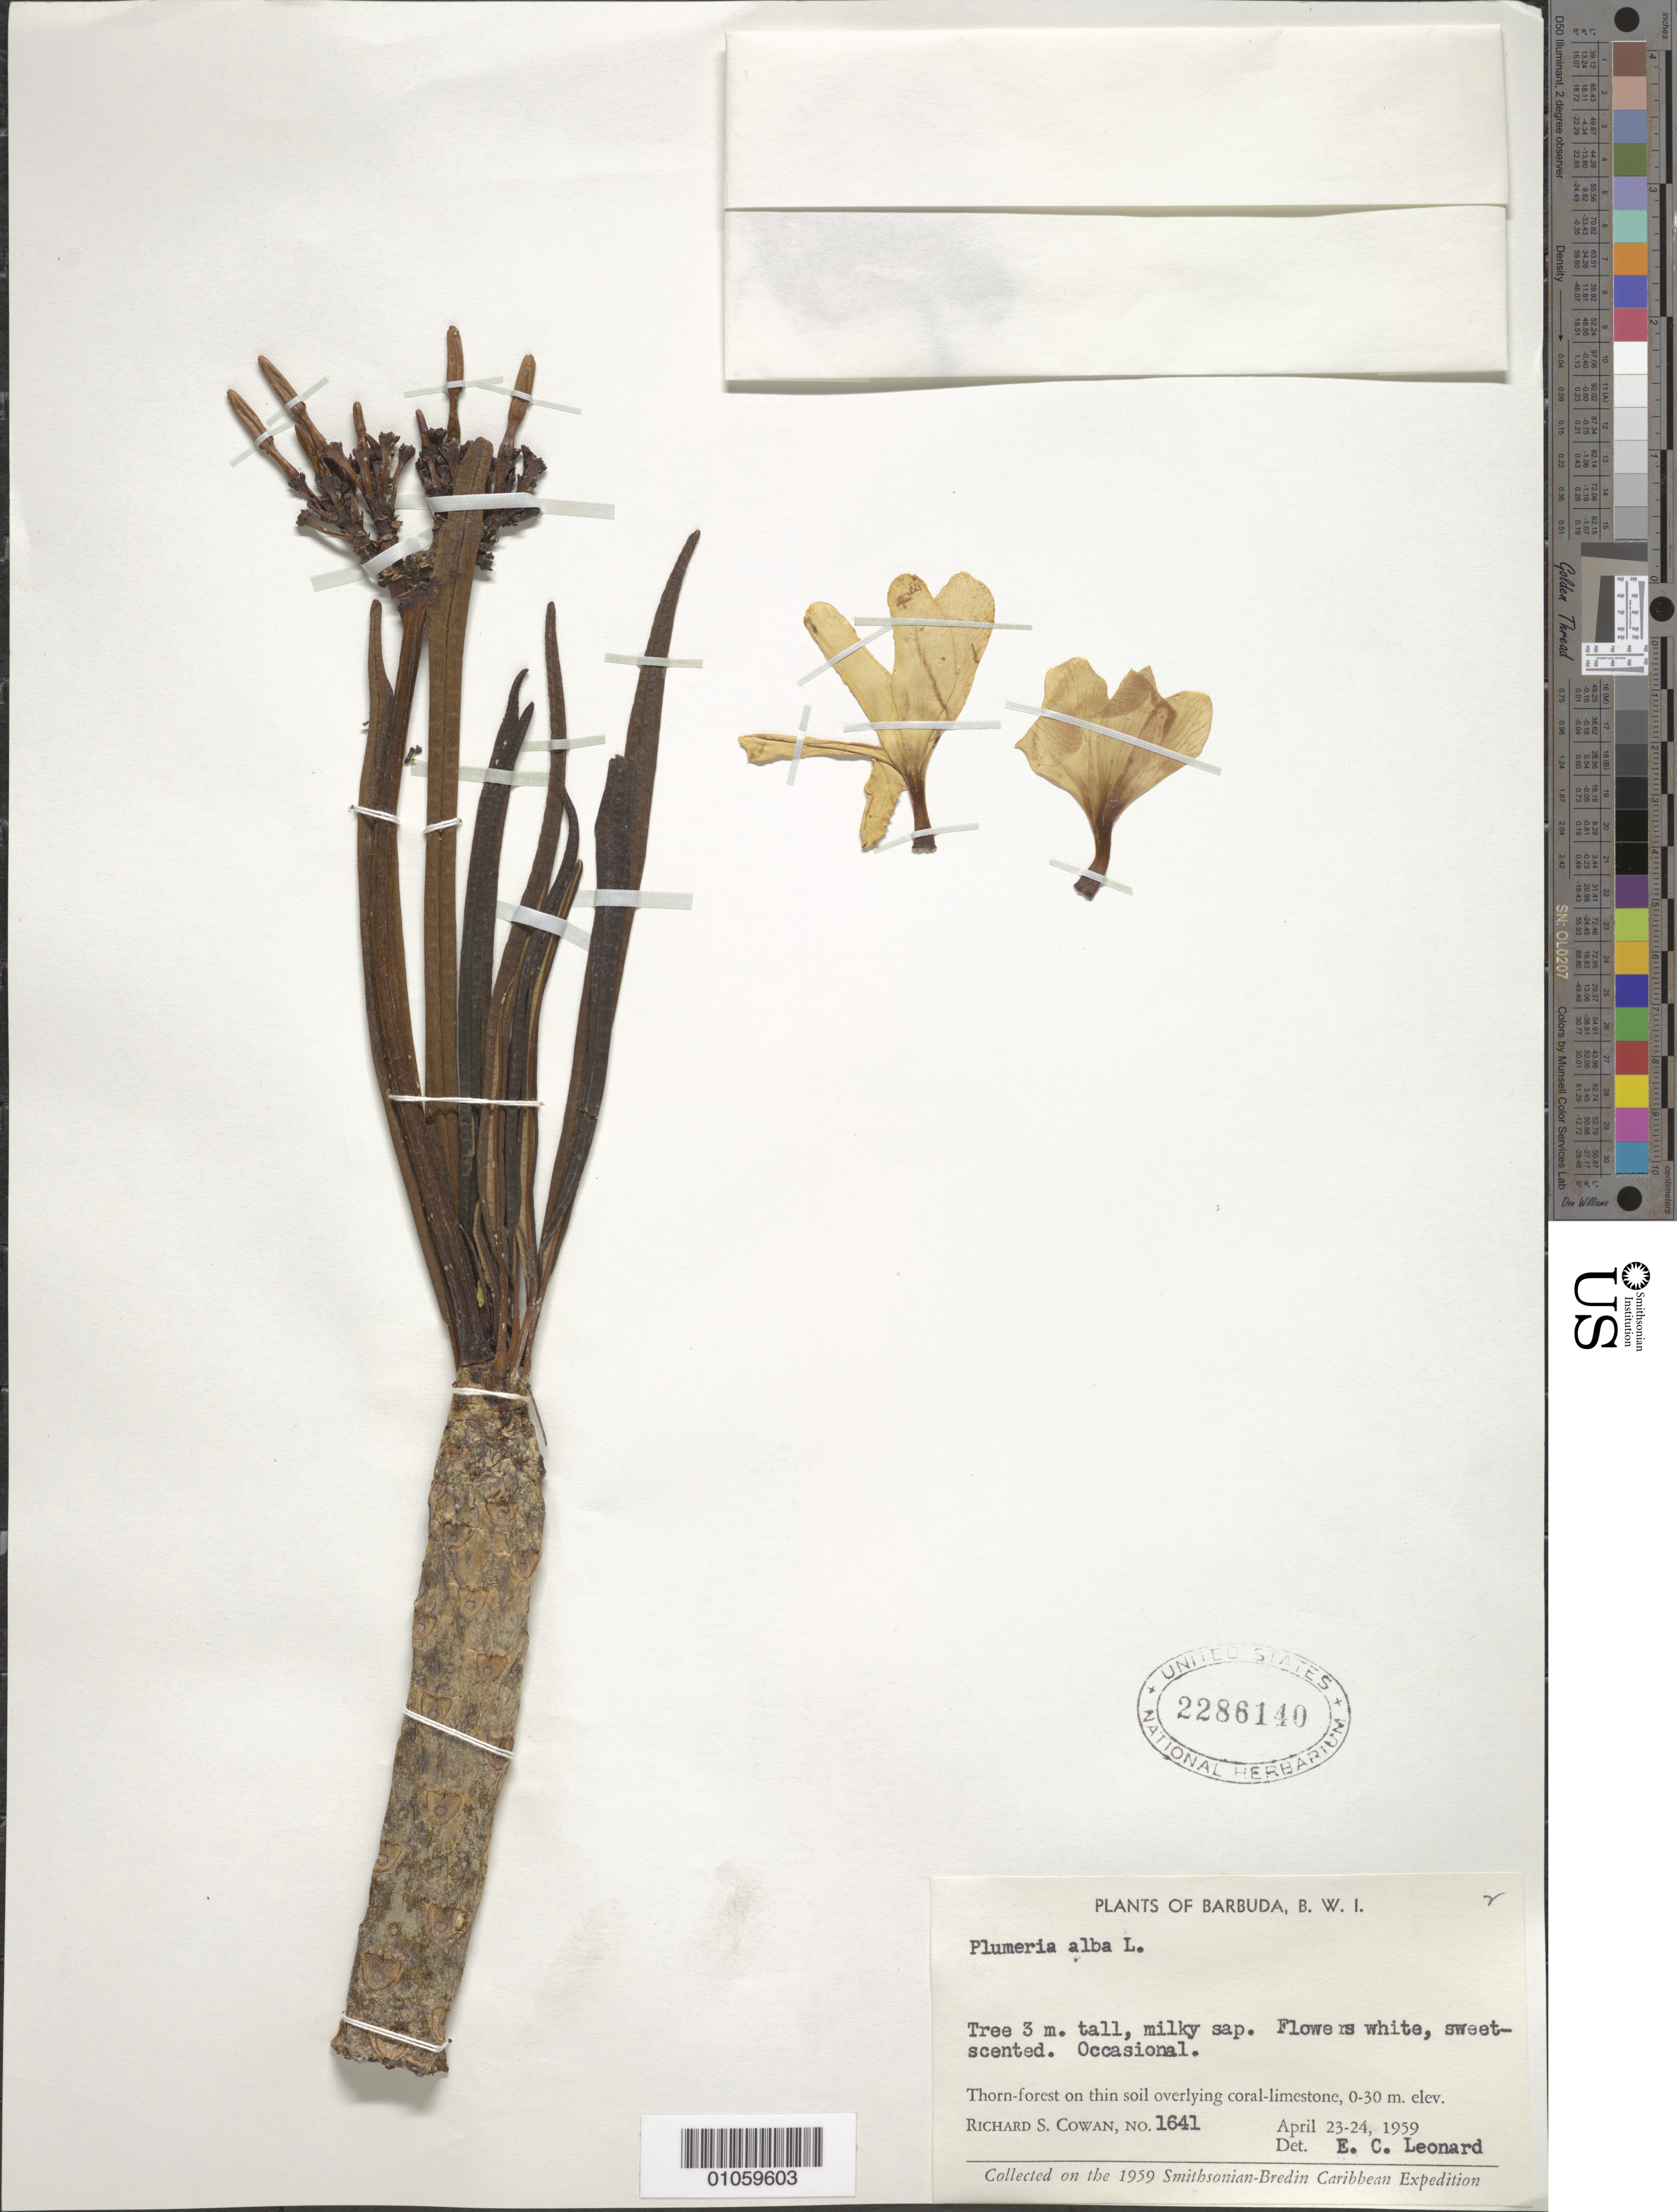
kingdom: Plantae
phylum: Tracheophyta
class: Magnoliopsida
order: Gentianales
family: Apocynaceae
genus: Plumeria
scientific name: Plumeria alba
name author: L.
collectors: R. S. Cowan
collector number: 1641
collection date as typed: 23 Apr 1959 to 24 Apr 1959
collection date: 1959-04-23/1959-04-24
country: Antigua and Barbuda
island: Barbuda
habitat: Thorn-forest on thin soil overlying coaral-limestone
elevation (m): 0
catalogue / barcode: US 2286140